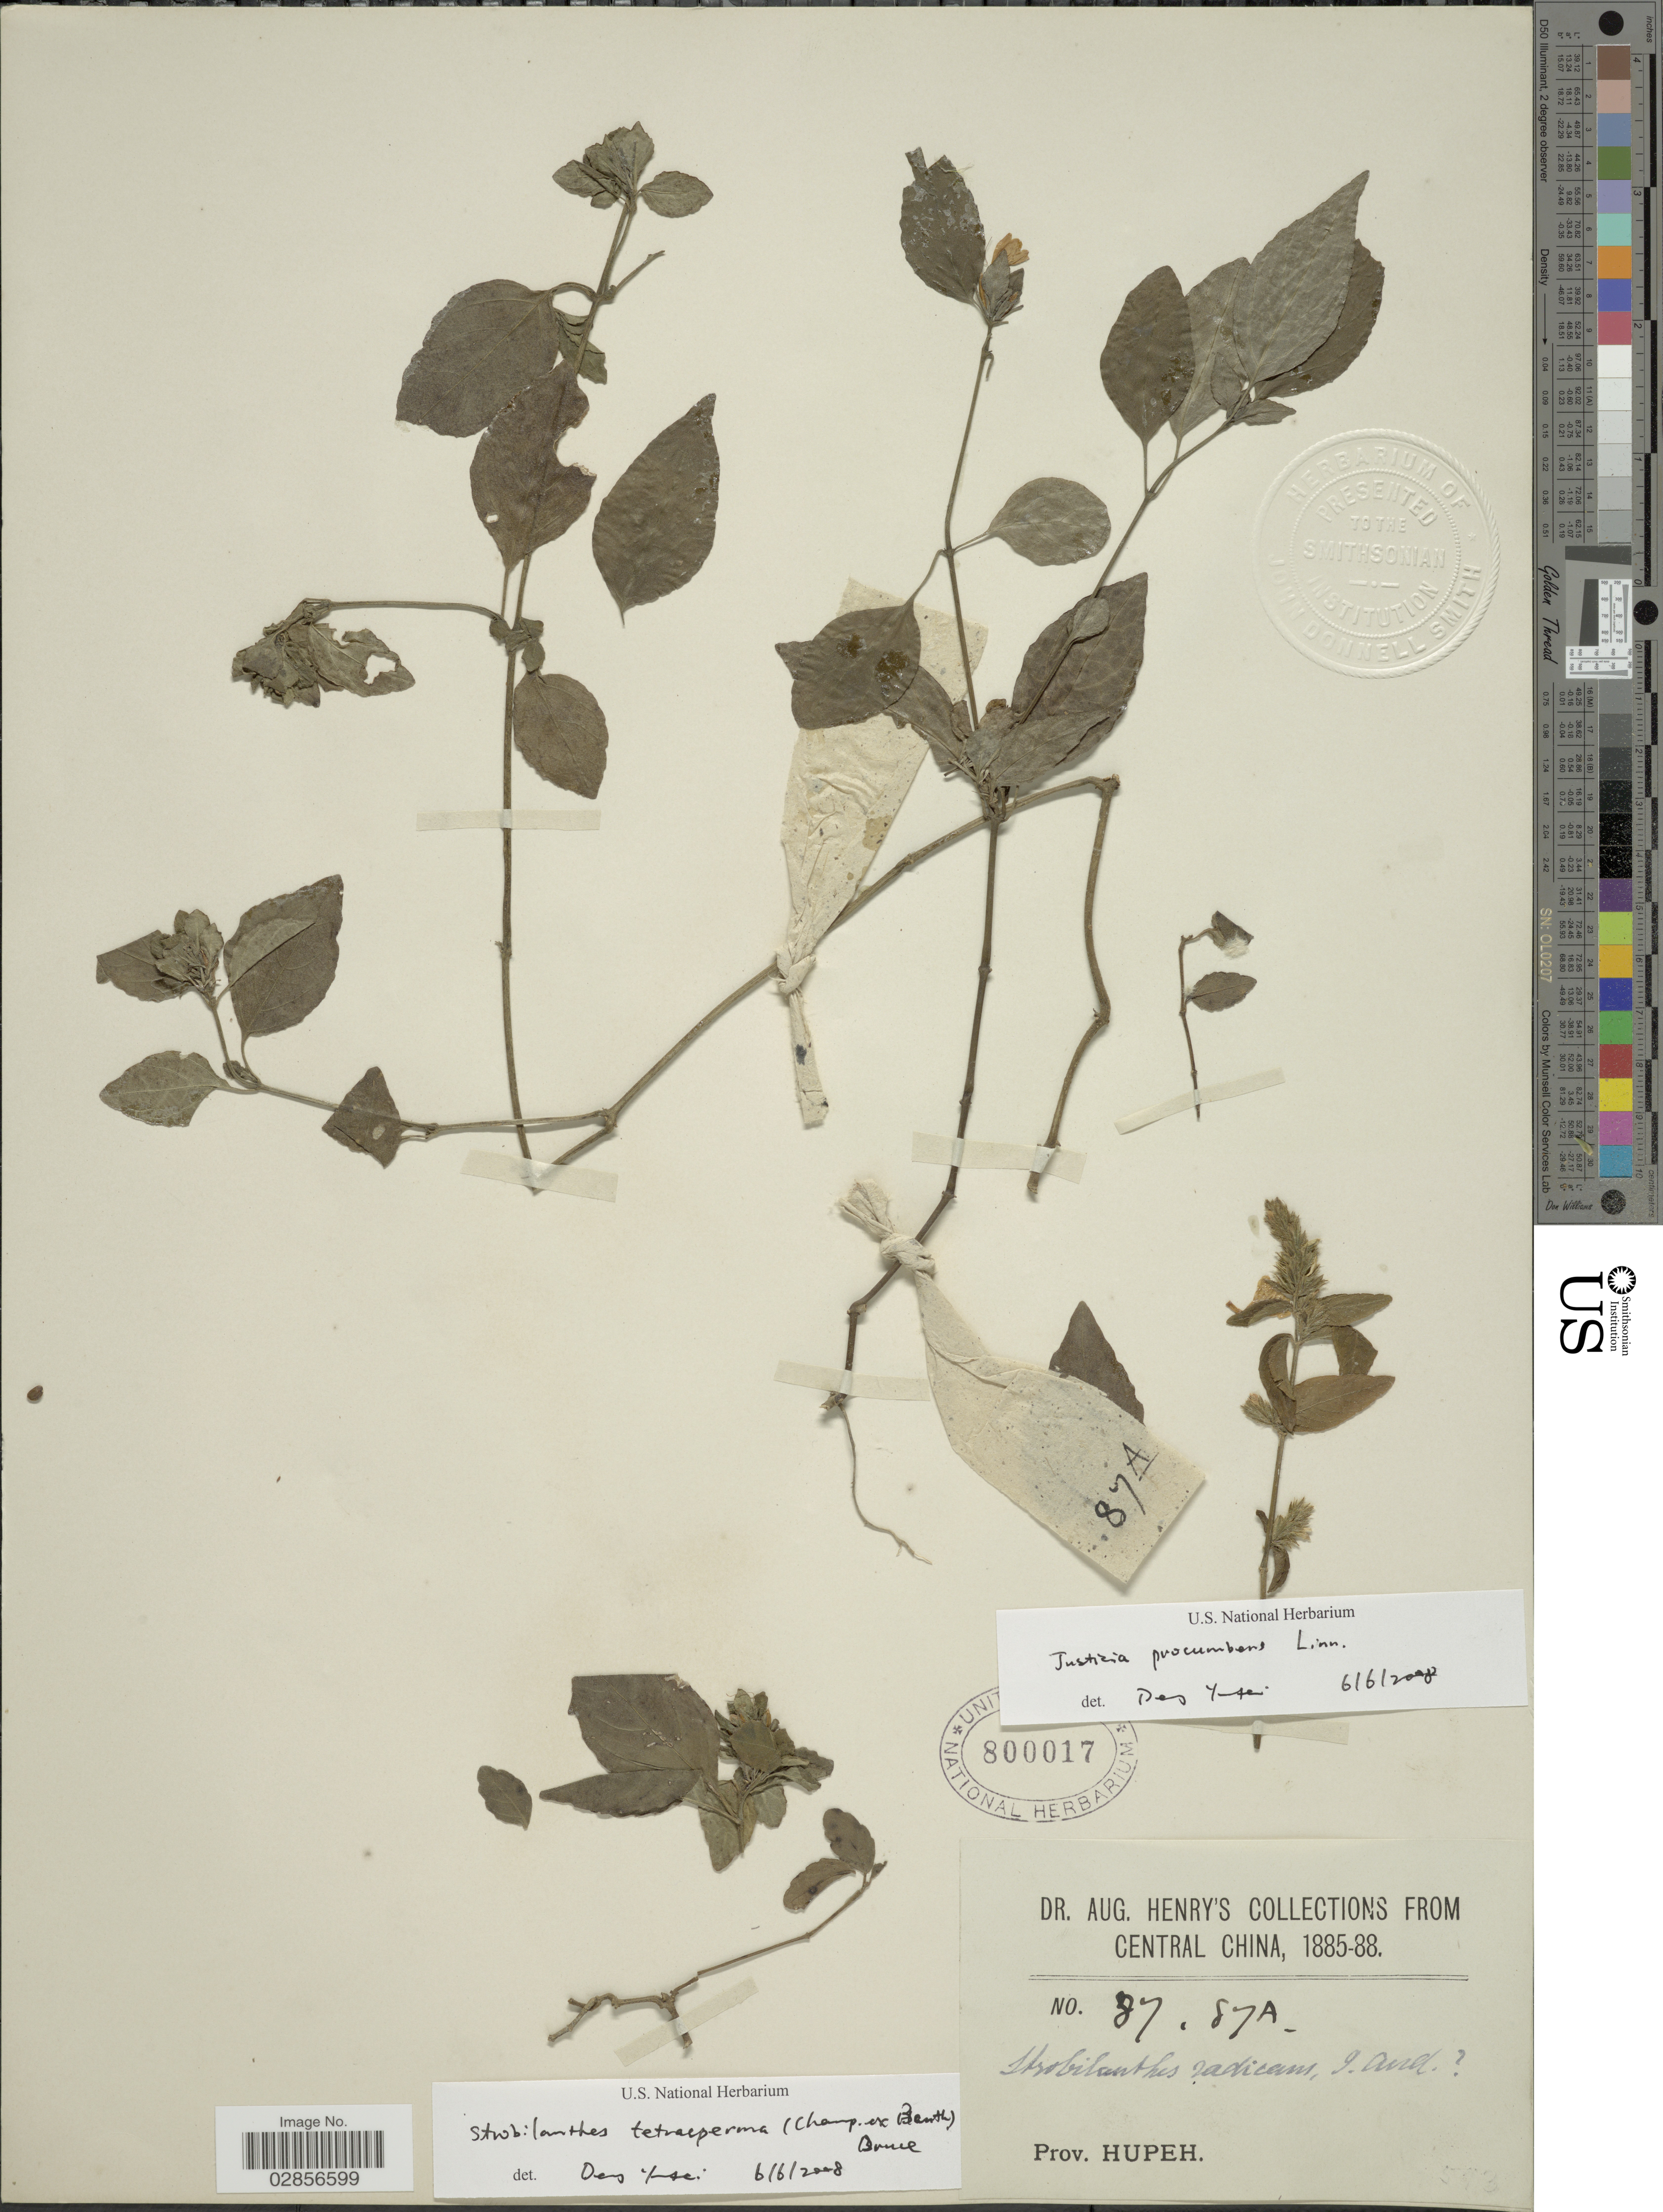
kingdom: Plantae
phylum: Tracheophyta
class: Magnoliopsida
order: Lamiales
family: Acanthaceae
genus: Strobilanthes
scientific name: Strobilanthes tetraspermus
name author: (Champ. ex Benth.) Druce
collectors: A. Henry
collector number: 87/ 87 A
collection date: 1885/1888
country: China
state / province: Hubei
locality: Central China, Prov. Hupeh.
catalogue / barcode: US 800017